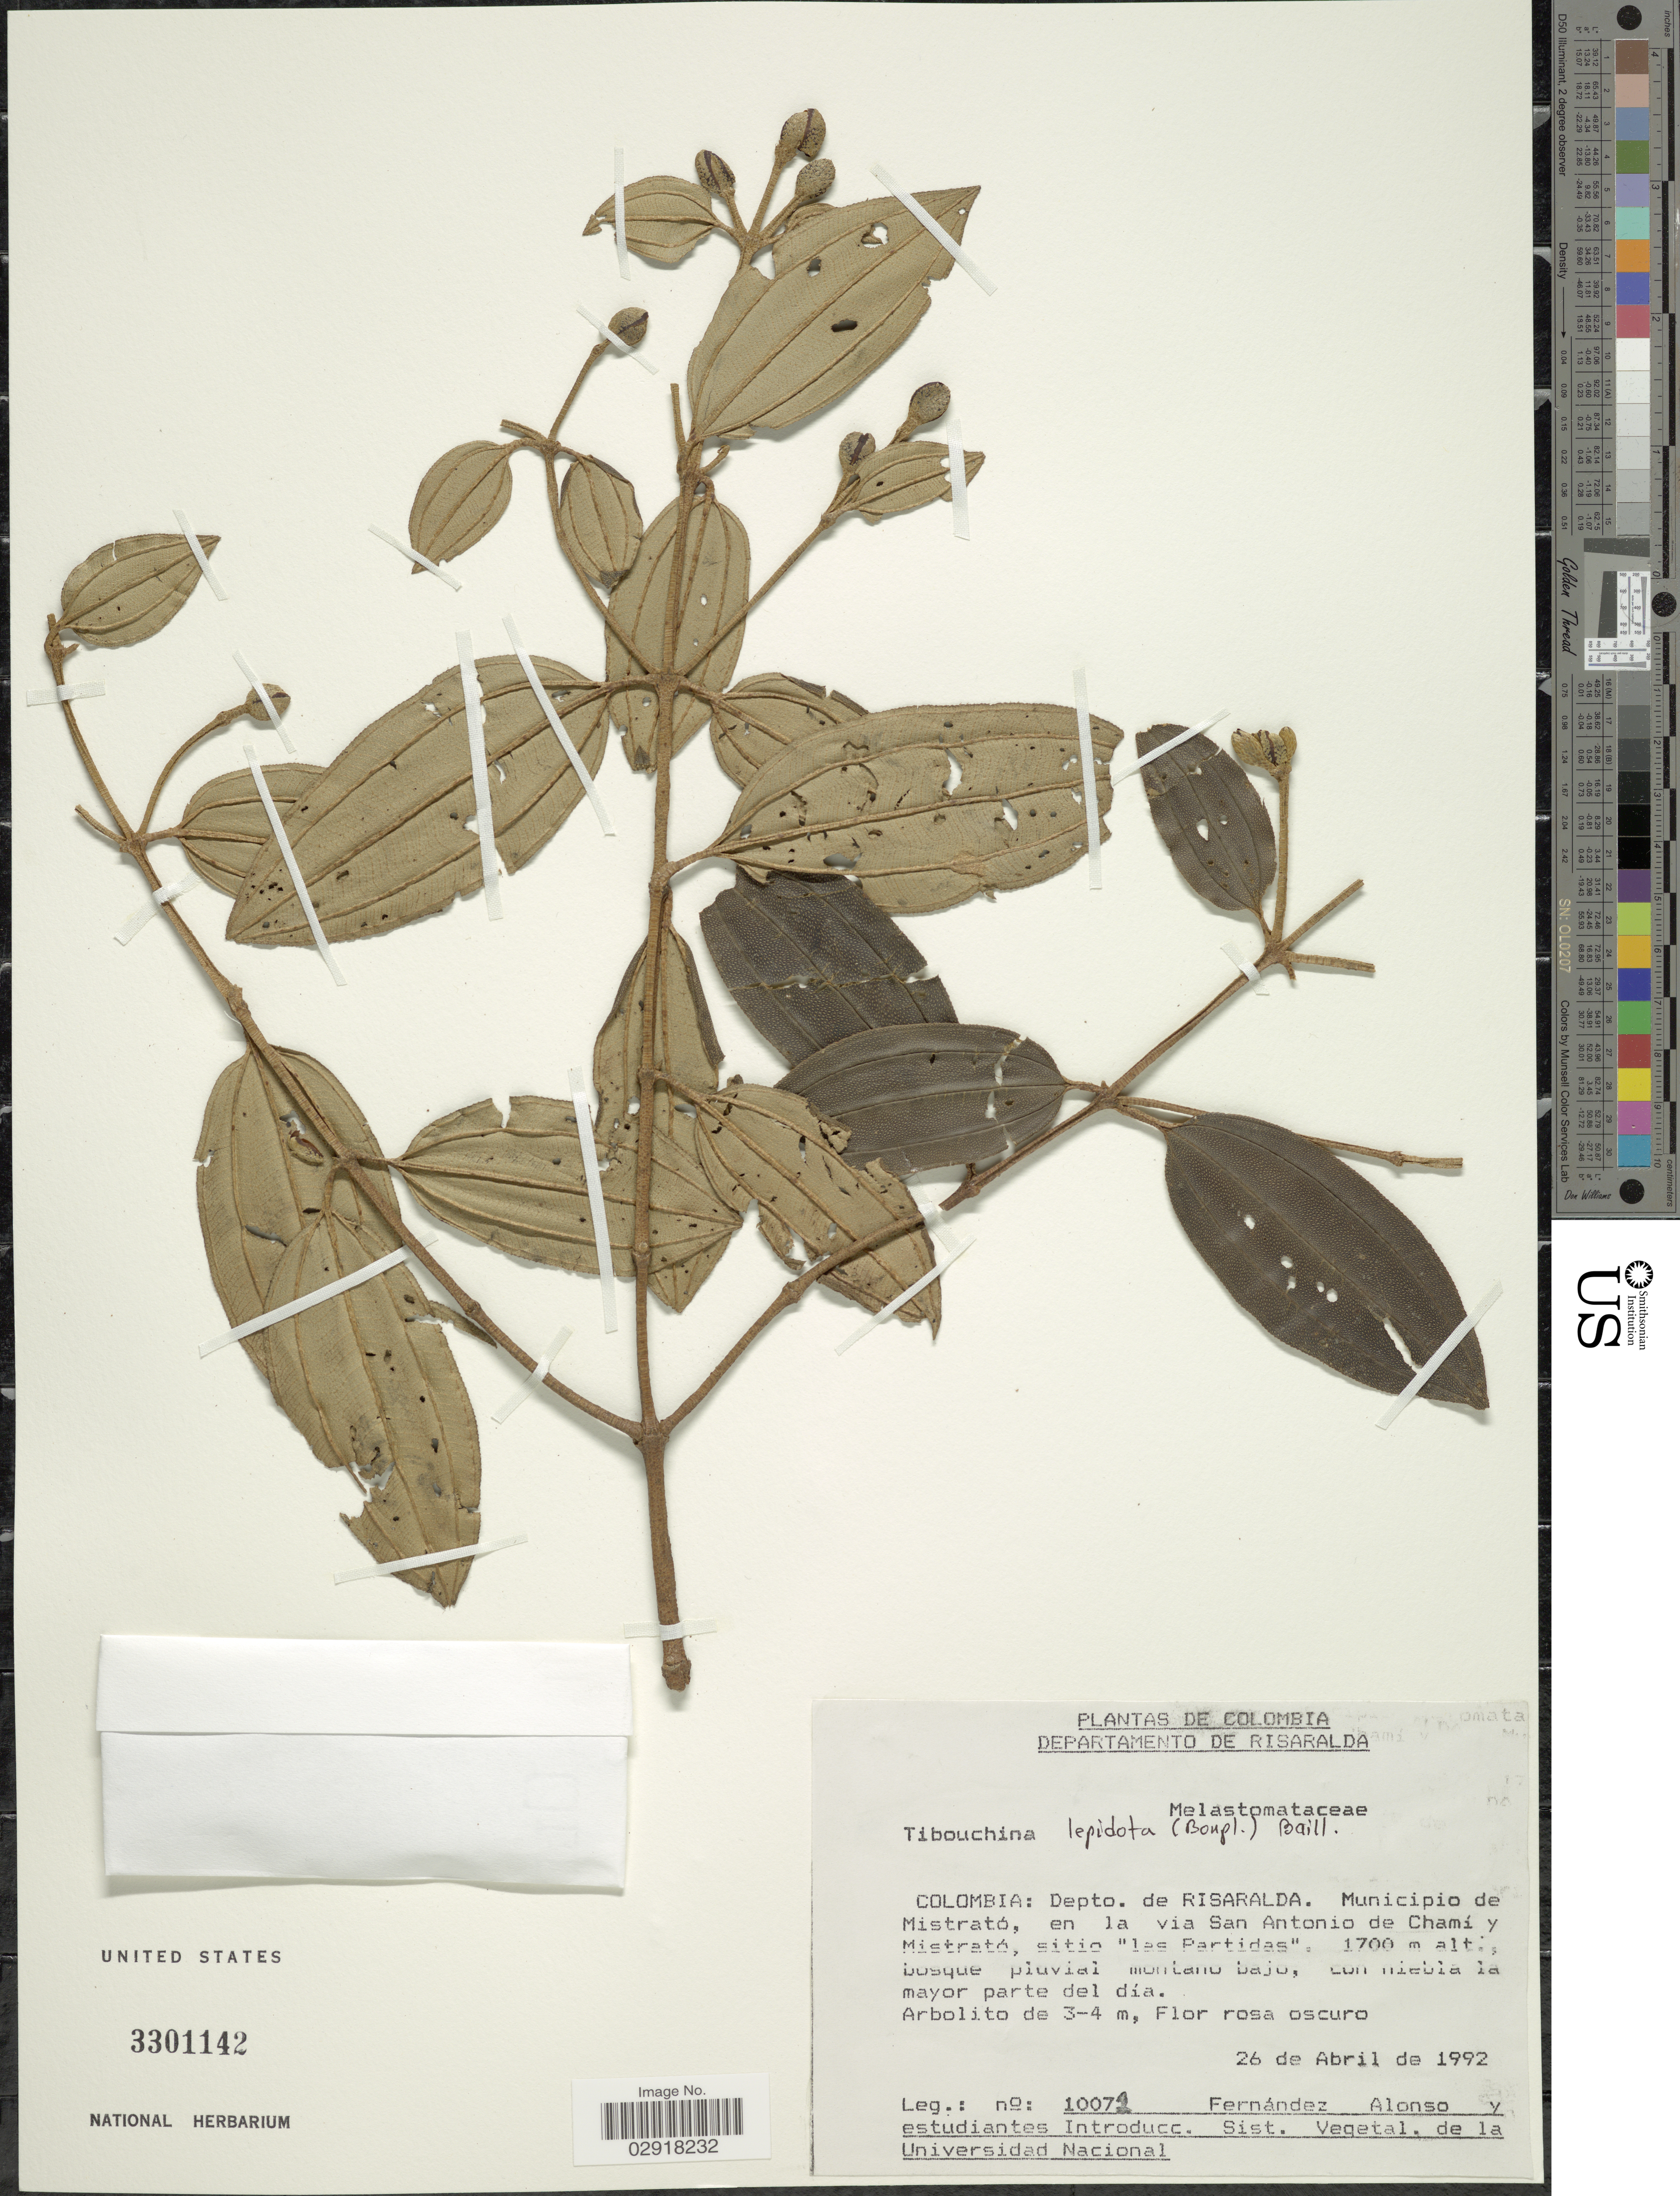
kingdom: Plantae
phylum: Tracheophyta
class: Magnoliopsida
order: Myrtales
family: Melastomataceae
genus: Andesanthus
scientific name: Andesanthus lepidotus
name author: (Humb. & Bonpl.) P.J.F. Guim. & Michelang.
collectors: F. Alonso & Estudiantes Introducc. Sist. Vegetal. de la Universidad Nacional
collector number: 10071*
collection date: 1992-04-26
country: Colombia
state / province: Risaralda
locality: Departamento de Risaralda. Municipio de Mistrató, en la via San Antonio de Chamí y Mistrató, sitio "las Partidas".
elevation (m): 1700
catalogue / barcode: US 3301142